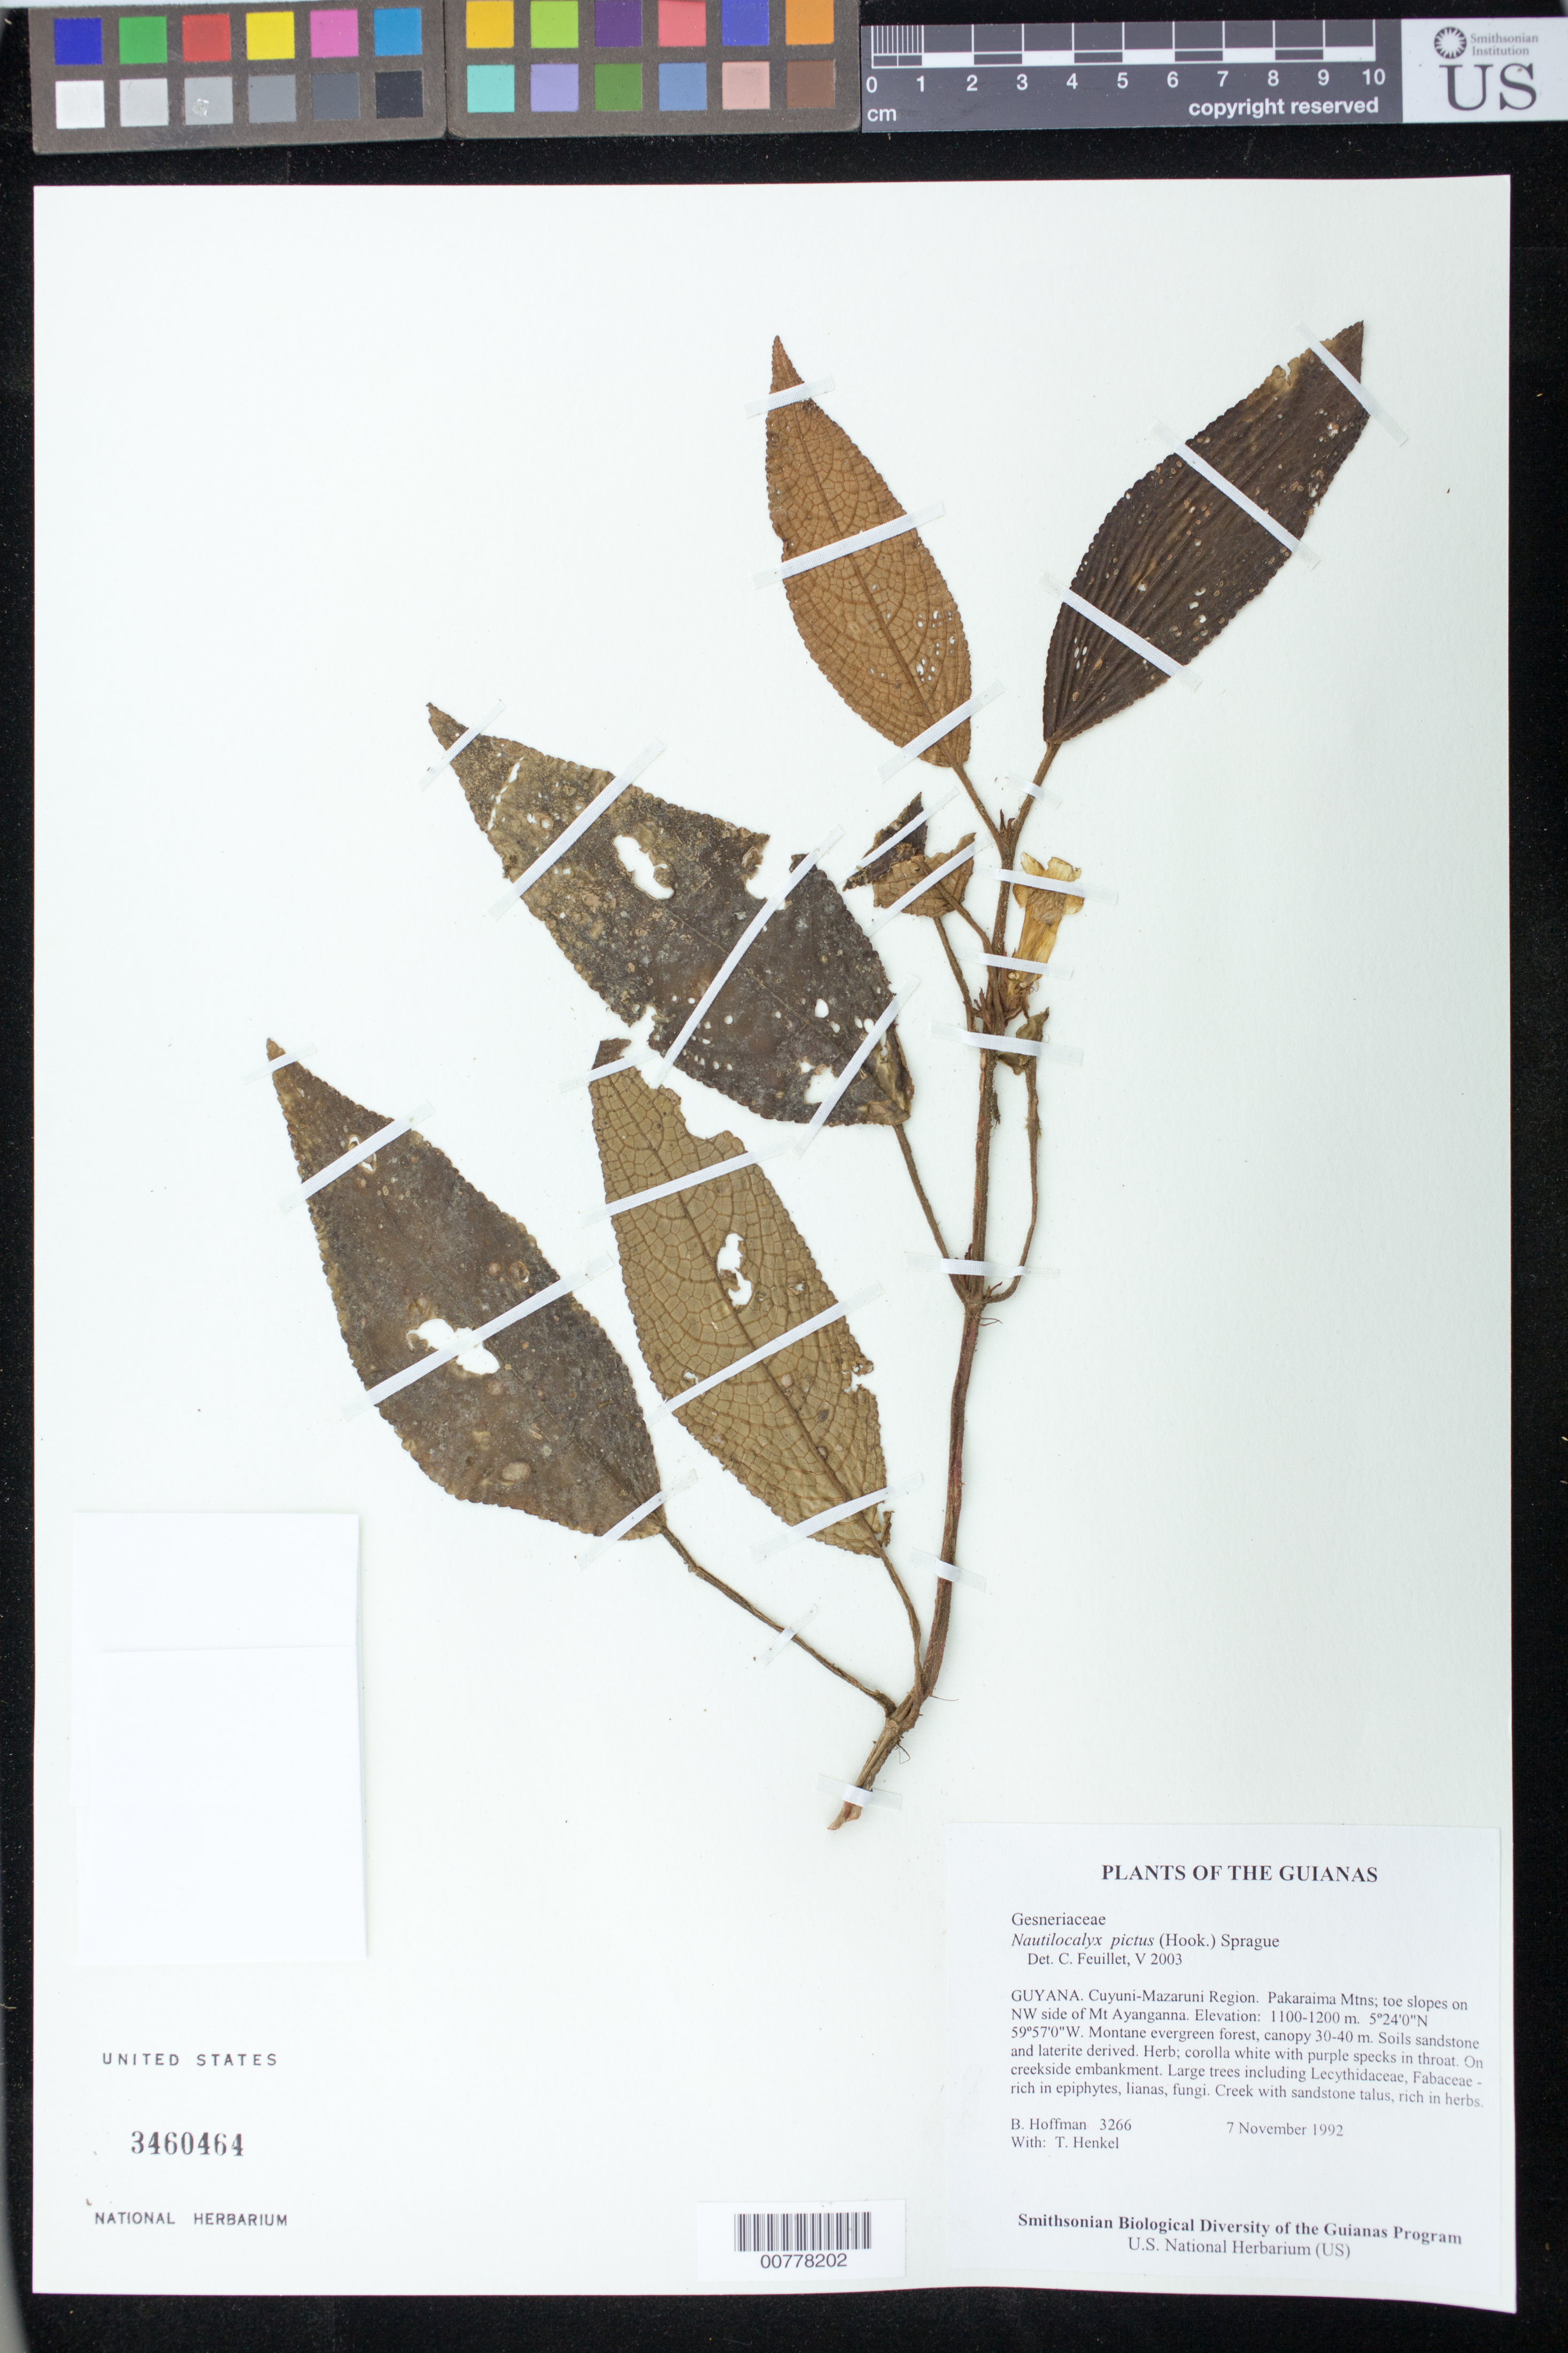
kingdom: Plantae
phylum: Tracheophyta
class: Magnoliopsida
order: Lamiales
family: Gesneriaceae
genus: Nautilocalyx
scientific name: Nautilocalyx pictus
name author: (Hook.) Sprague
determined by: Feuillet, C.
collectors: B. Hoffman & T. Henkel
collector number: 3266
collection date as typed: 7 November 1992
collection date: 1992-11-07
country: Guyana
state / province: Cuyuni-Mazaruni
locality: Pakaraima Mountains; toe slopes on NW side of Mt. Ayanganna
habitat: Montane evergreen forest, canopy 30-40 m. Soils sandstone and laterite derived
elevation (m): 1100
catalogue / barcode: US 3460464